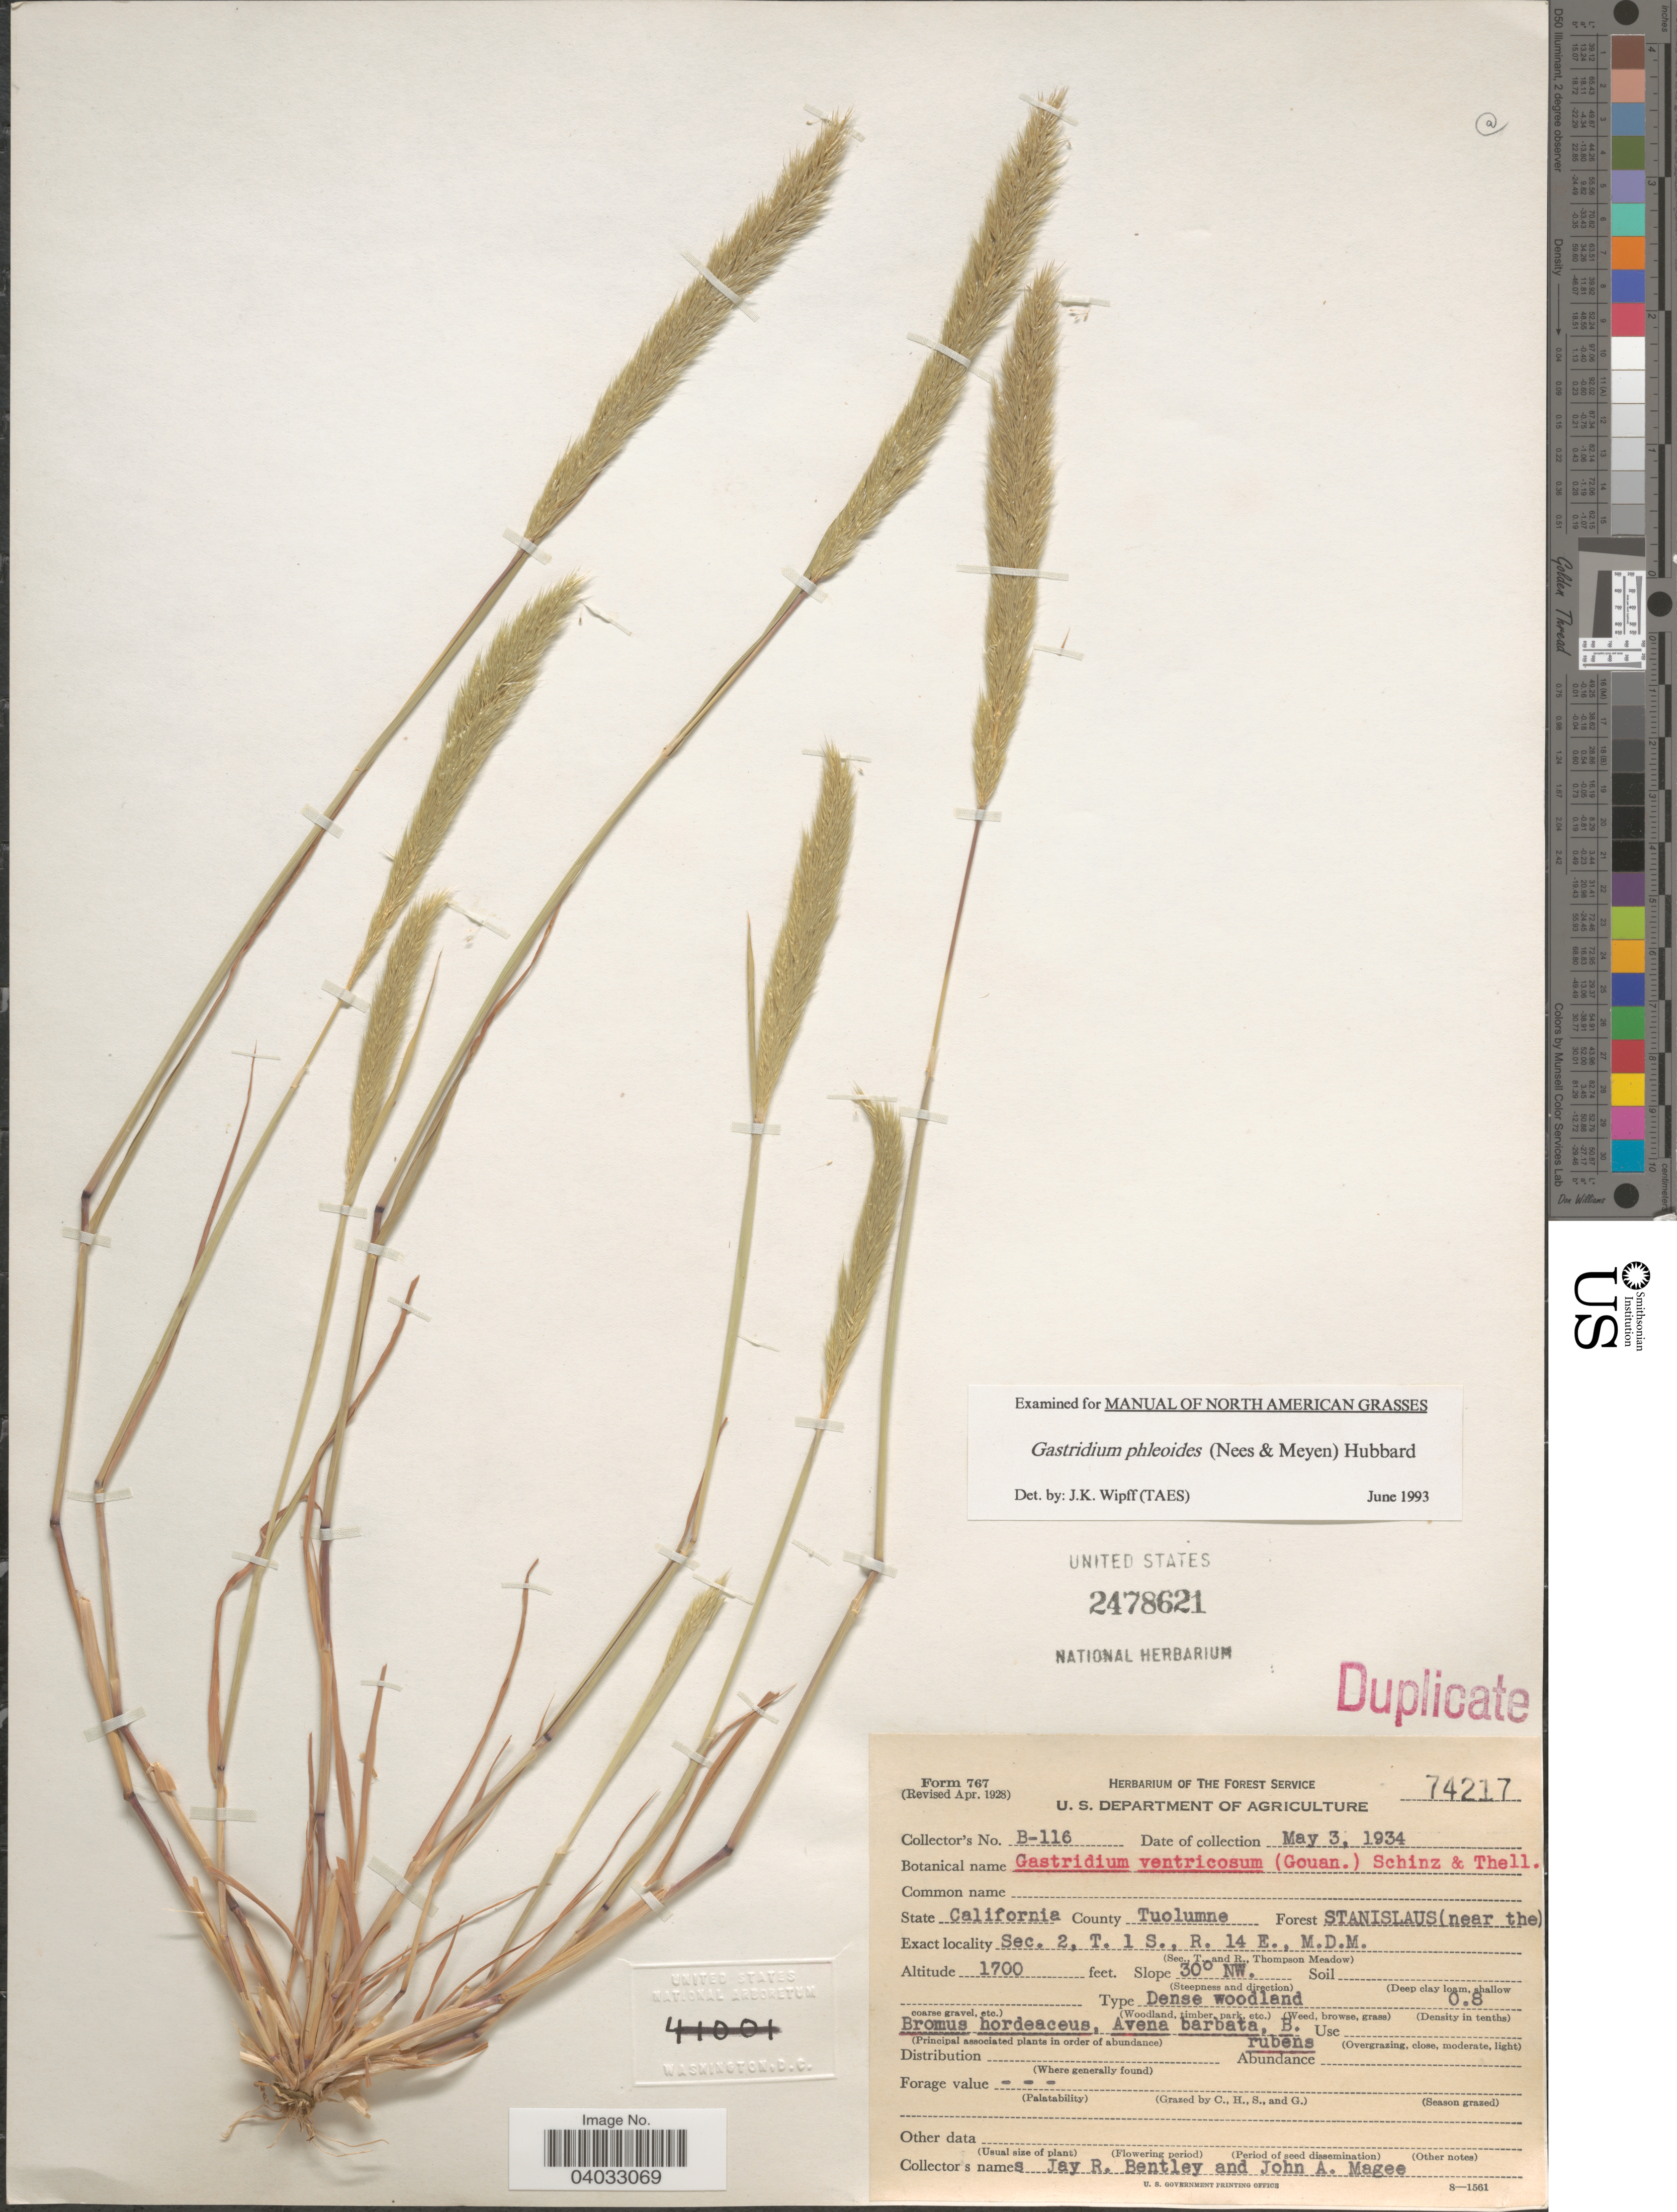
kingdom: Plantae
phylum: Tracheophyta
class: Liliopsida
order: Poales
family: Poaceae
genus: Gastridium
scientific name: Gastridium phleoides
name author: (Nees) C.E. Hubb.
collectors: J. Bentley & J. Magee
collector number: B-116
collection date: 1934-05-03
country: United States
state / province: California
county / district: Tuolumne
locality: County Tuolumne. Forest Stanislaus(near the). Sec. 2, T. 1 S., R. 14 E., M.D.M. Slope 30º NW.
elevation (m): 518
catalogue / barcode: US 2478621